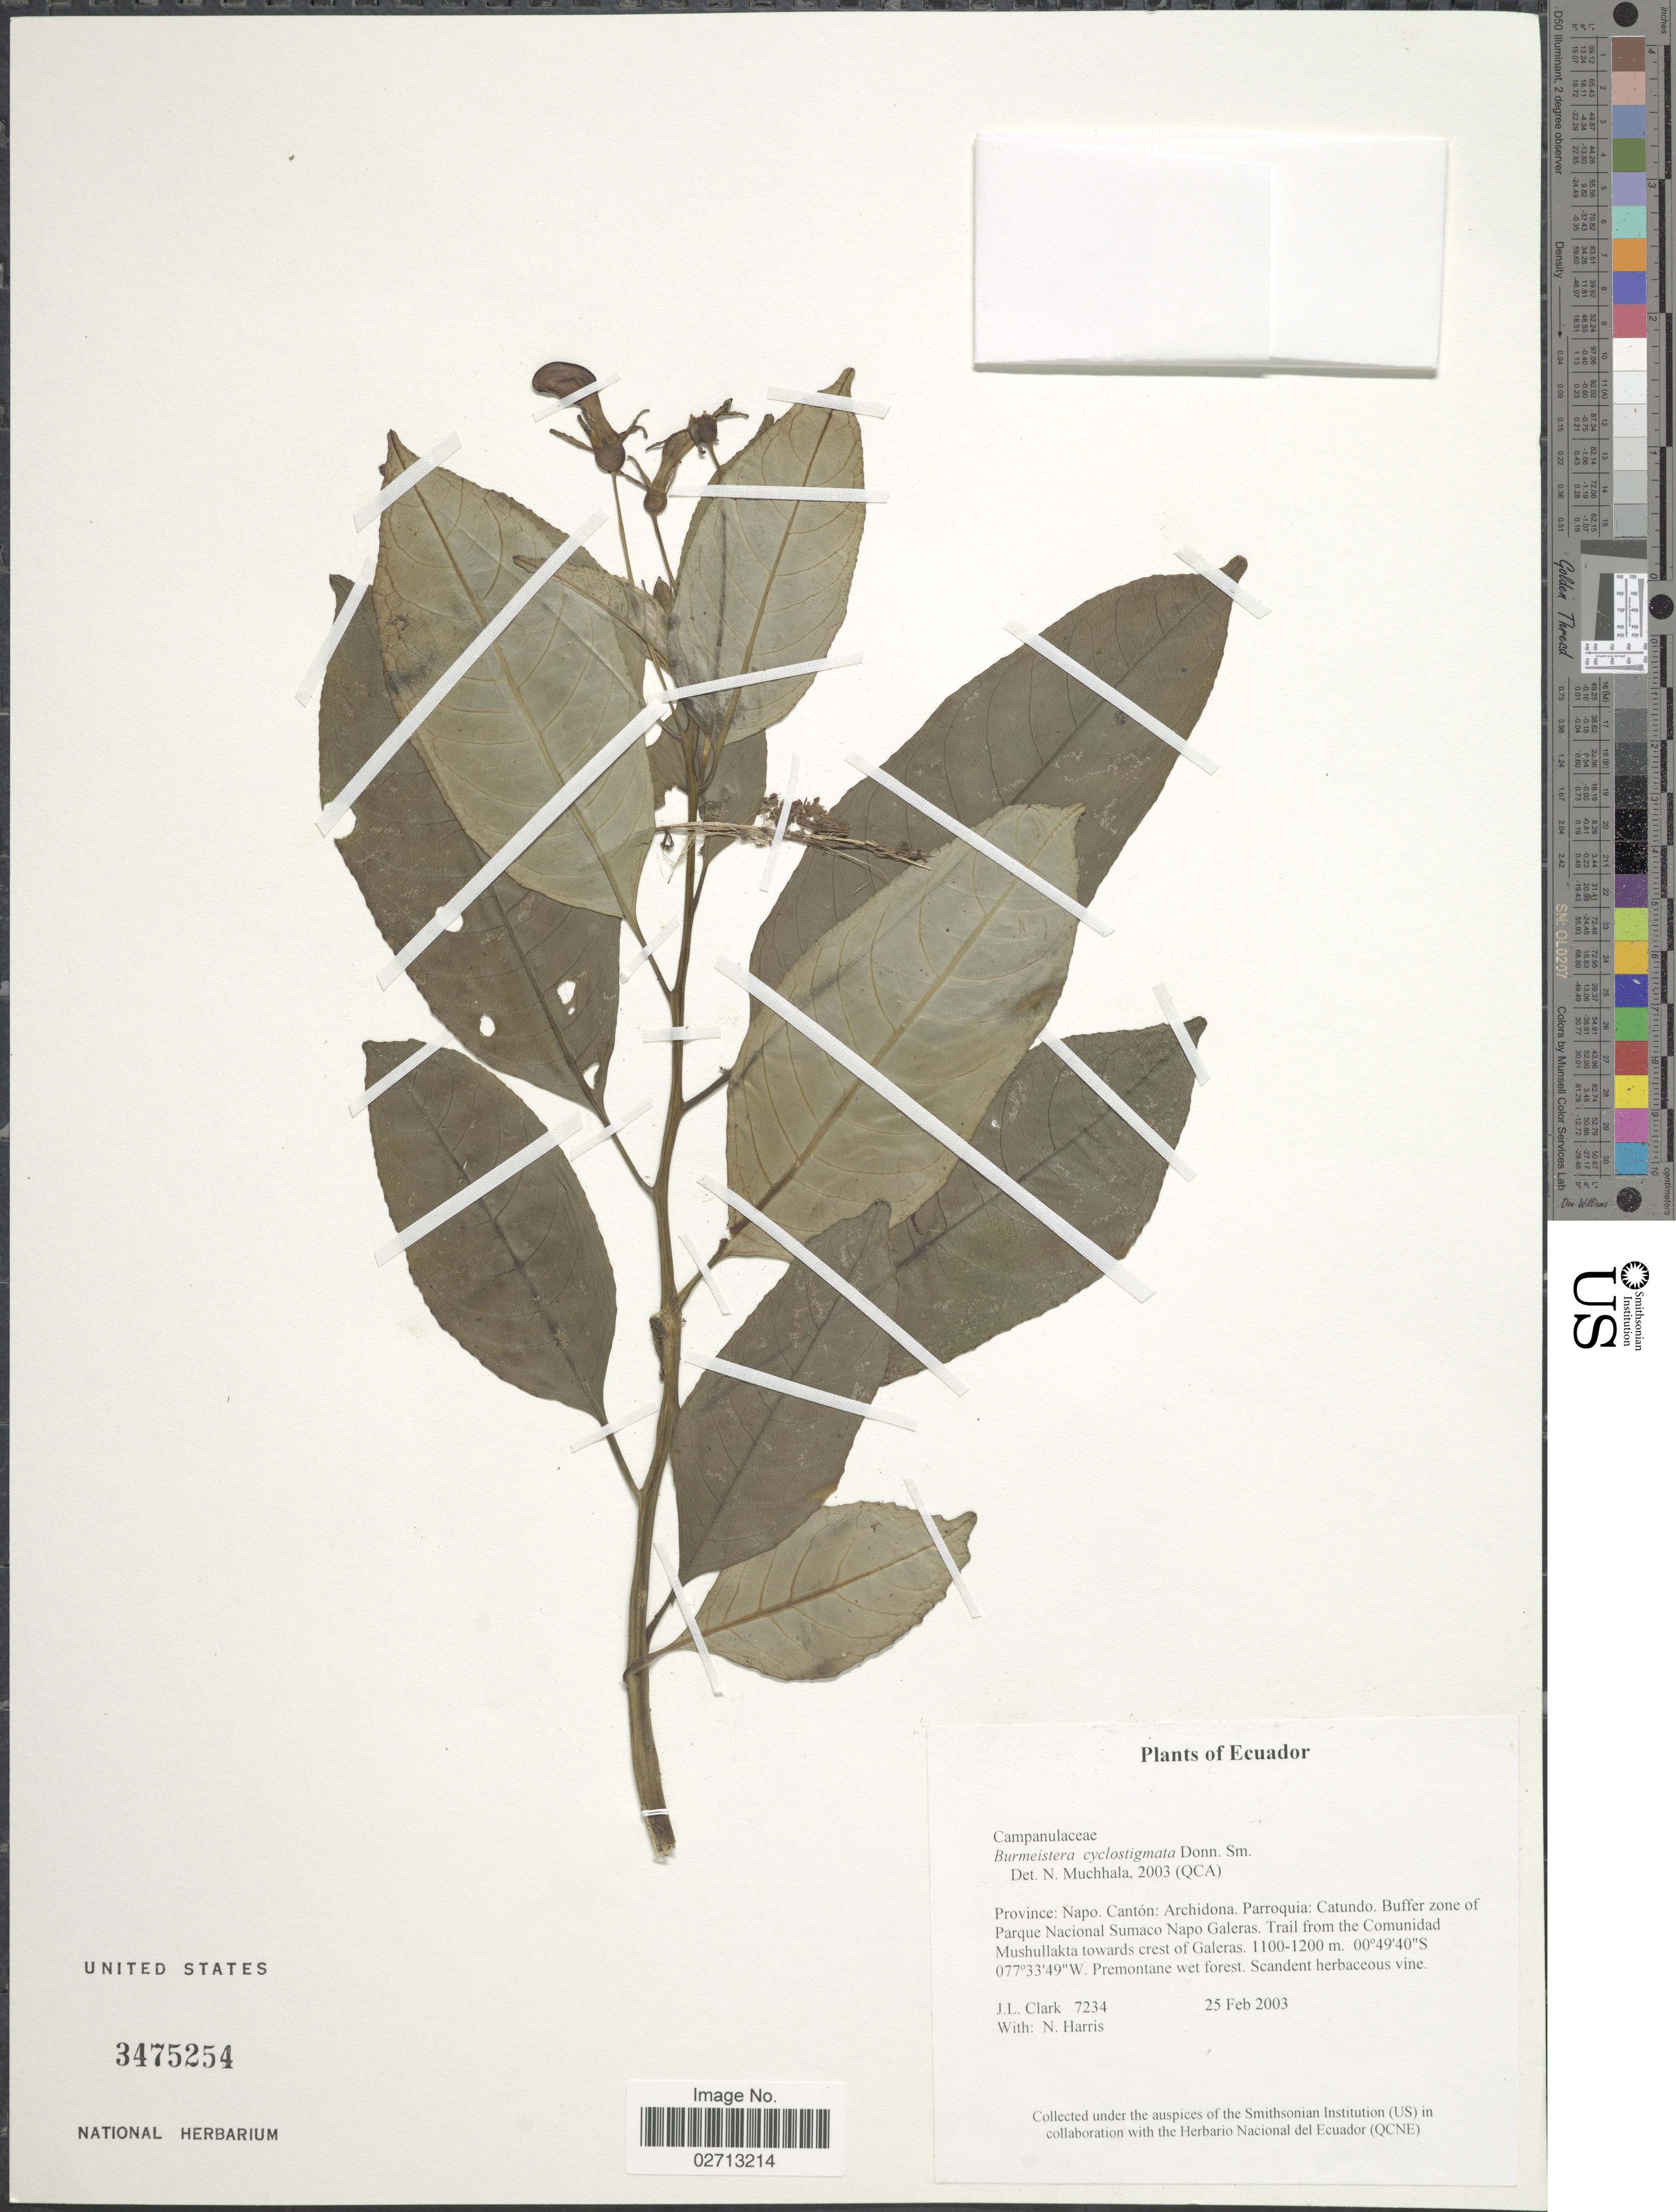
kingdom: Plantae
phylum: Tracheophyta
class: Magnoliopsida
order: Asterales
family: Campanulaceae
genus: Burmeistera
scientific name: Burmeistera cyclostigmata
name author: Donn. Sm.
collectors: J. L. Clark & N. Harris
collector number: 7234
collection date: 2003-02-25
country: Ecuador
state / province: Napo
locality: Cantón: Archidona. Parroquia: Catundo. Buffer zone of Parque Nacional Sumaco Napo Galeras. Trail from the Comunidad Mushullakta towards crest of Galeras.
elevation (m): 1100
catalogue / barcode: US 3475254